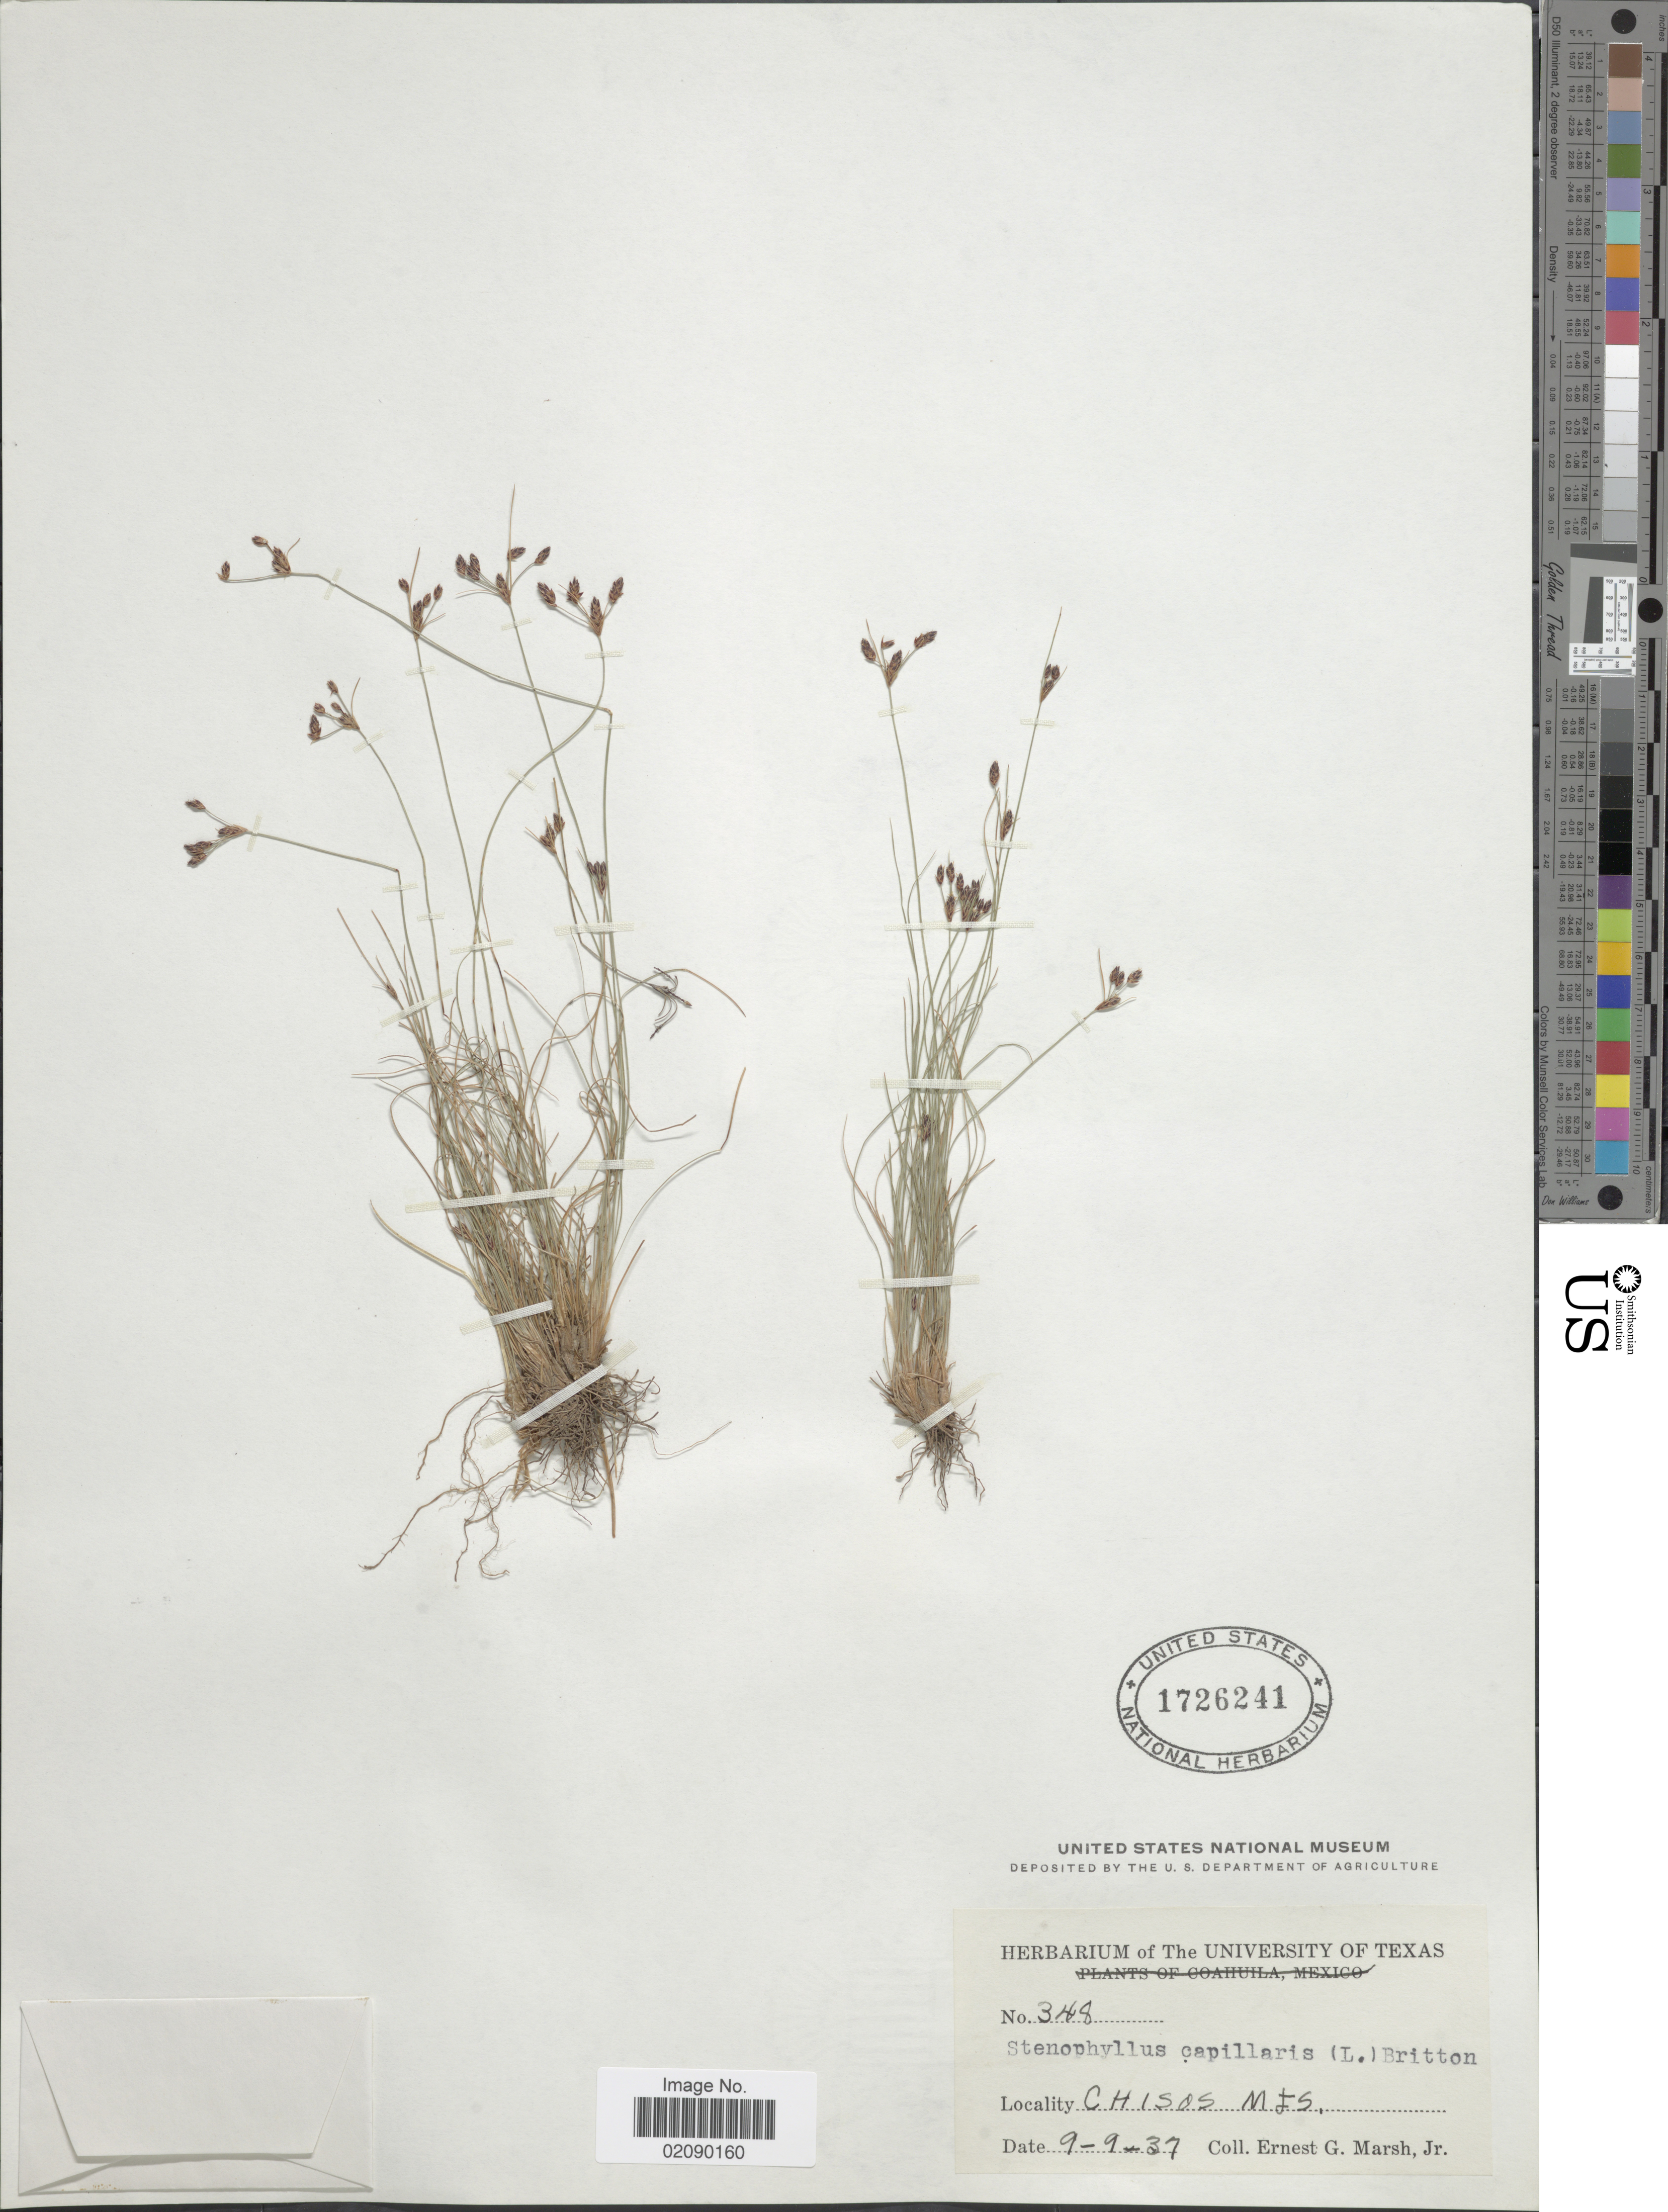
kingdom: Plantae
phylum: Tracheophyta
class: Liliopsida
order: Poales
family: Cyperaceae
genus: Bulbostylis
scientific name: Bulbostylis capillaris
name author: (L.) Kunth ex C.B. Clarke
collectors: E. G. Marsh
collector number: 348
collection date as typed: Transcribed d/m/y: 9/9/37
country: United States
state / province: Texas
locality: Chisos Mts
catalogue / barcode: US 1726241